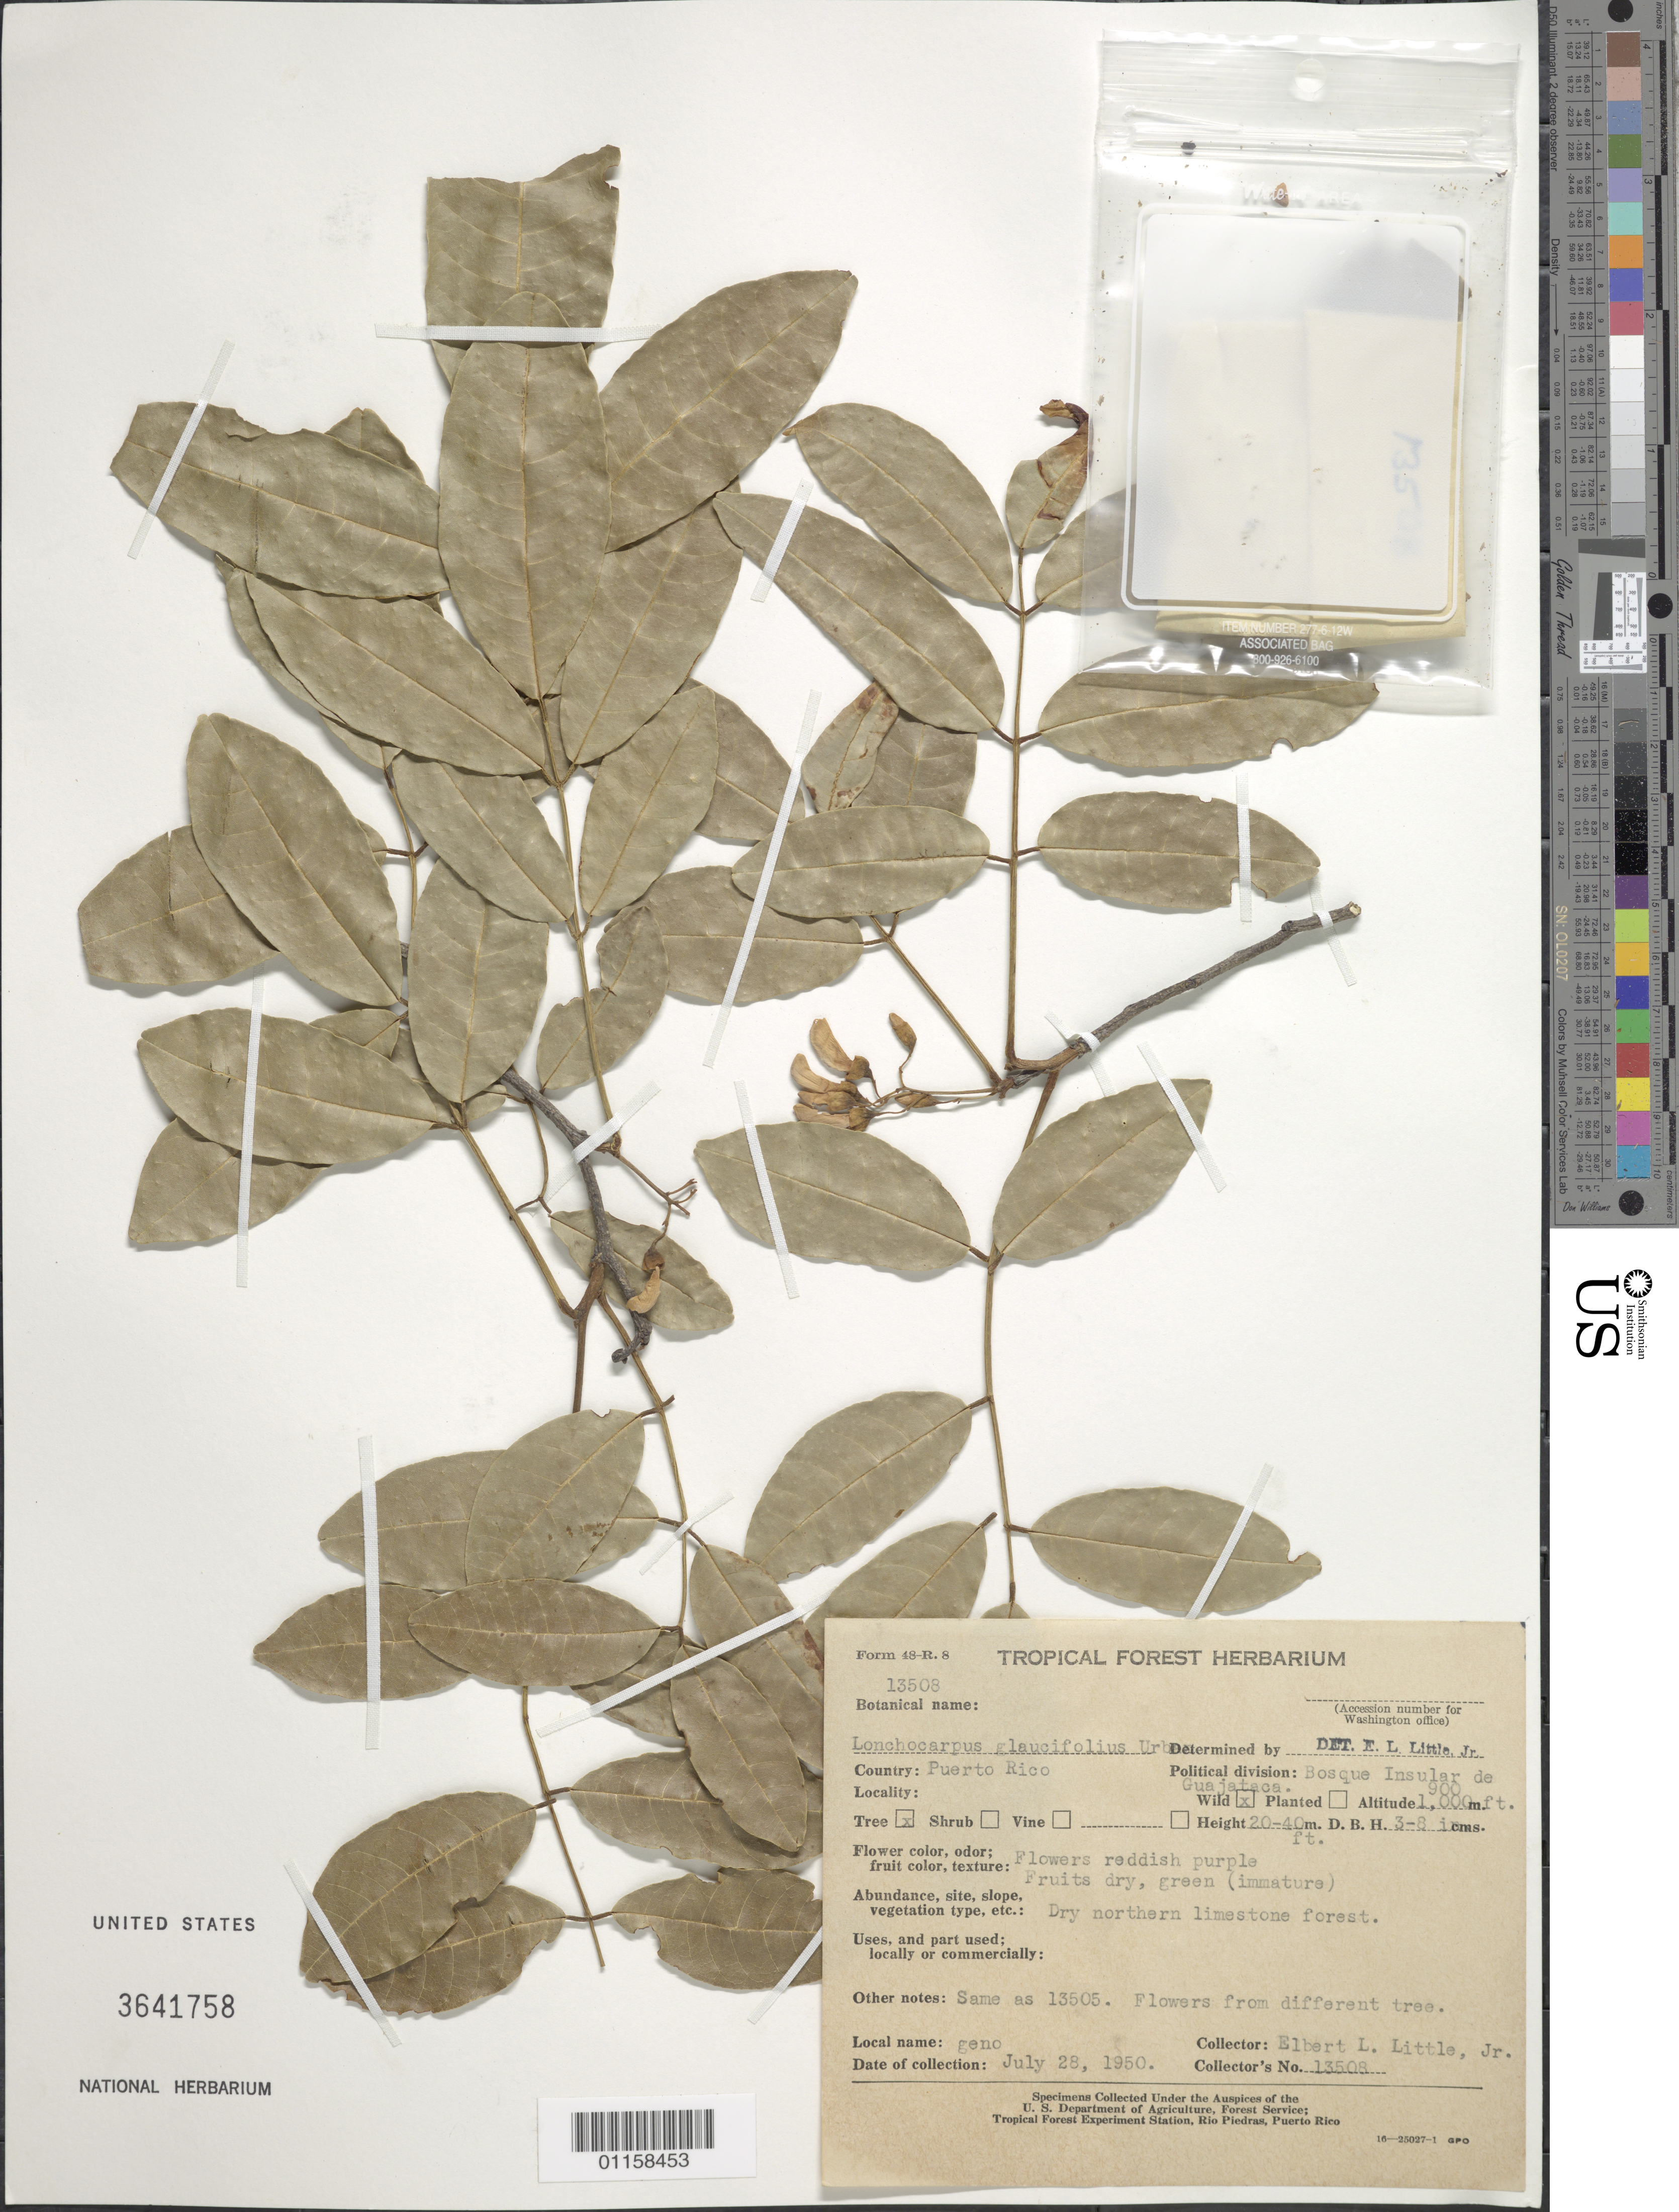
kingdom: Plantae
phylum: Tracheophyta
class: Magnoliopsida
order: Fabales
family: Fabaceae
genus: Lonchocarpus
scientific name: Lonchocarpus glaucifolius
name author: Urb.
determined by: Little, Elbert L., Jr., (FSSR), United States Department of Agriculture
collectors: E. L. Little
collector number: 13508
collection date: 1950-07-28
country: Puerto Rico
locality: Bosque Insular de Guajataca.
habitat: Dry northern limestone forest.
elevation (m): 274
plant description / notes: From label: "Same as 13505. Flowers from different tree."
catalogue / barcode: US 3641758